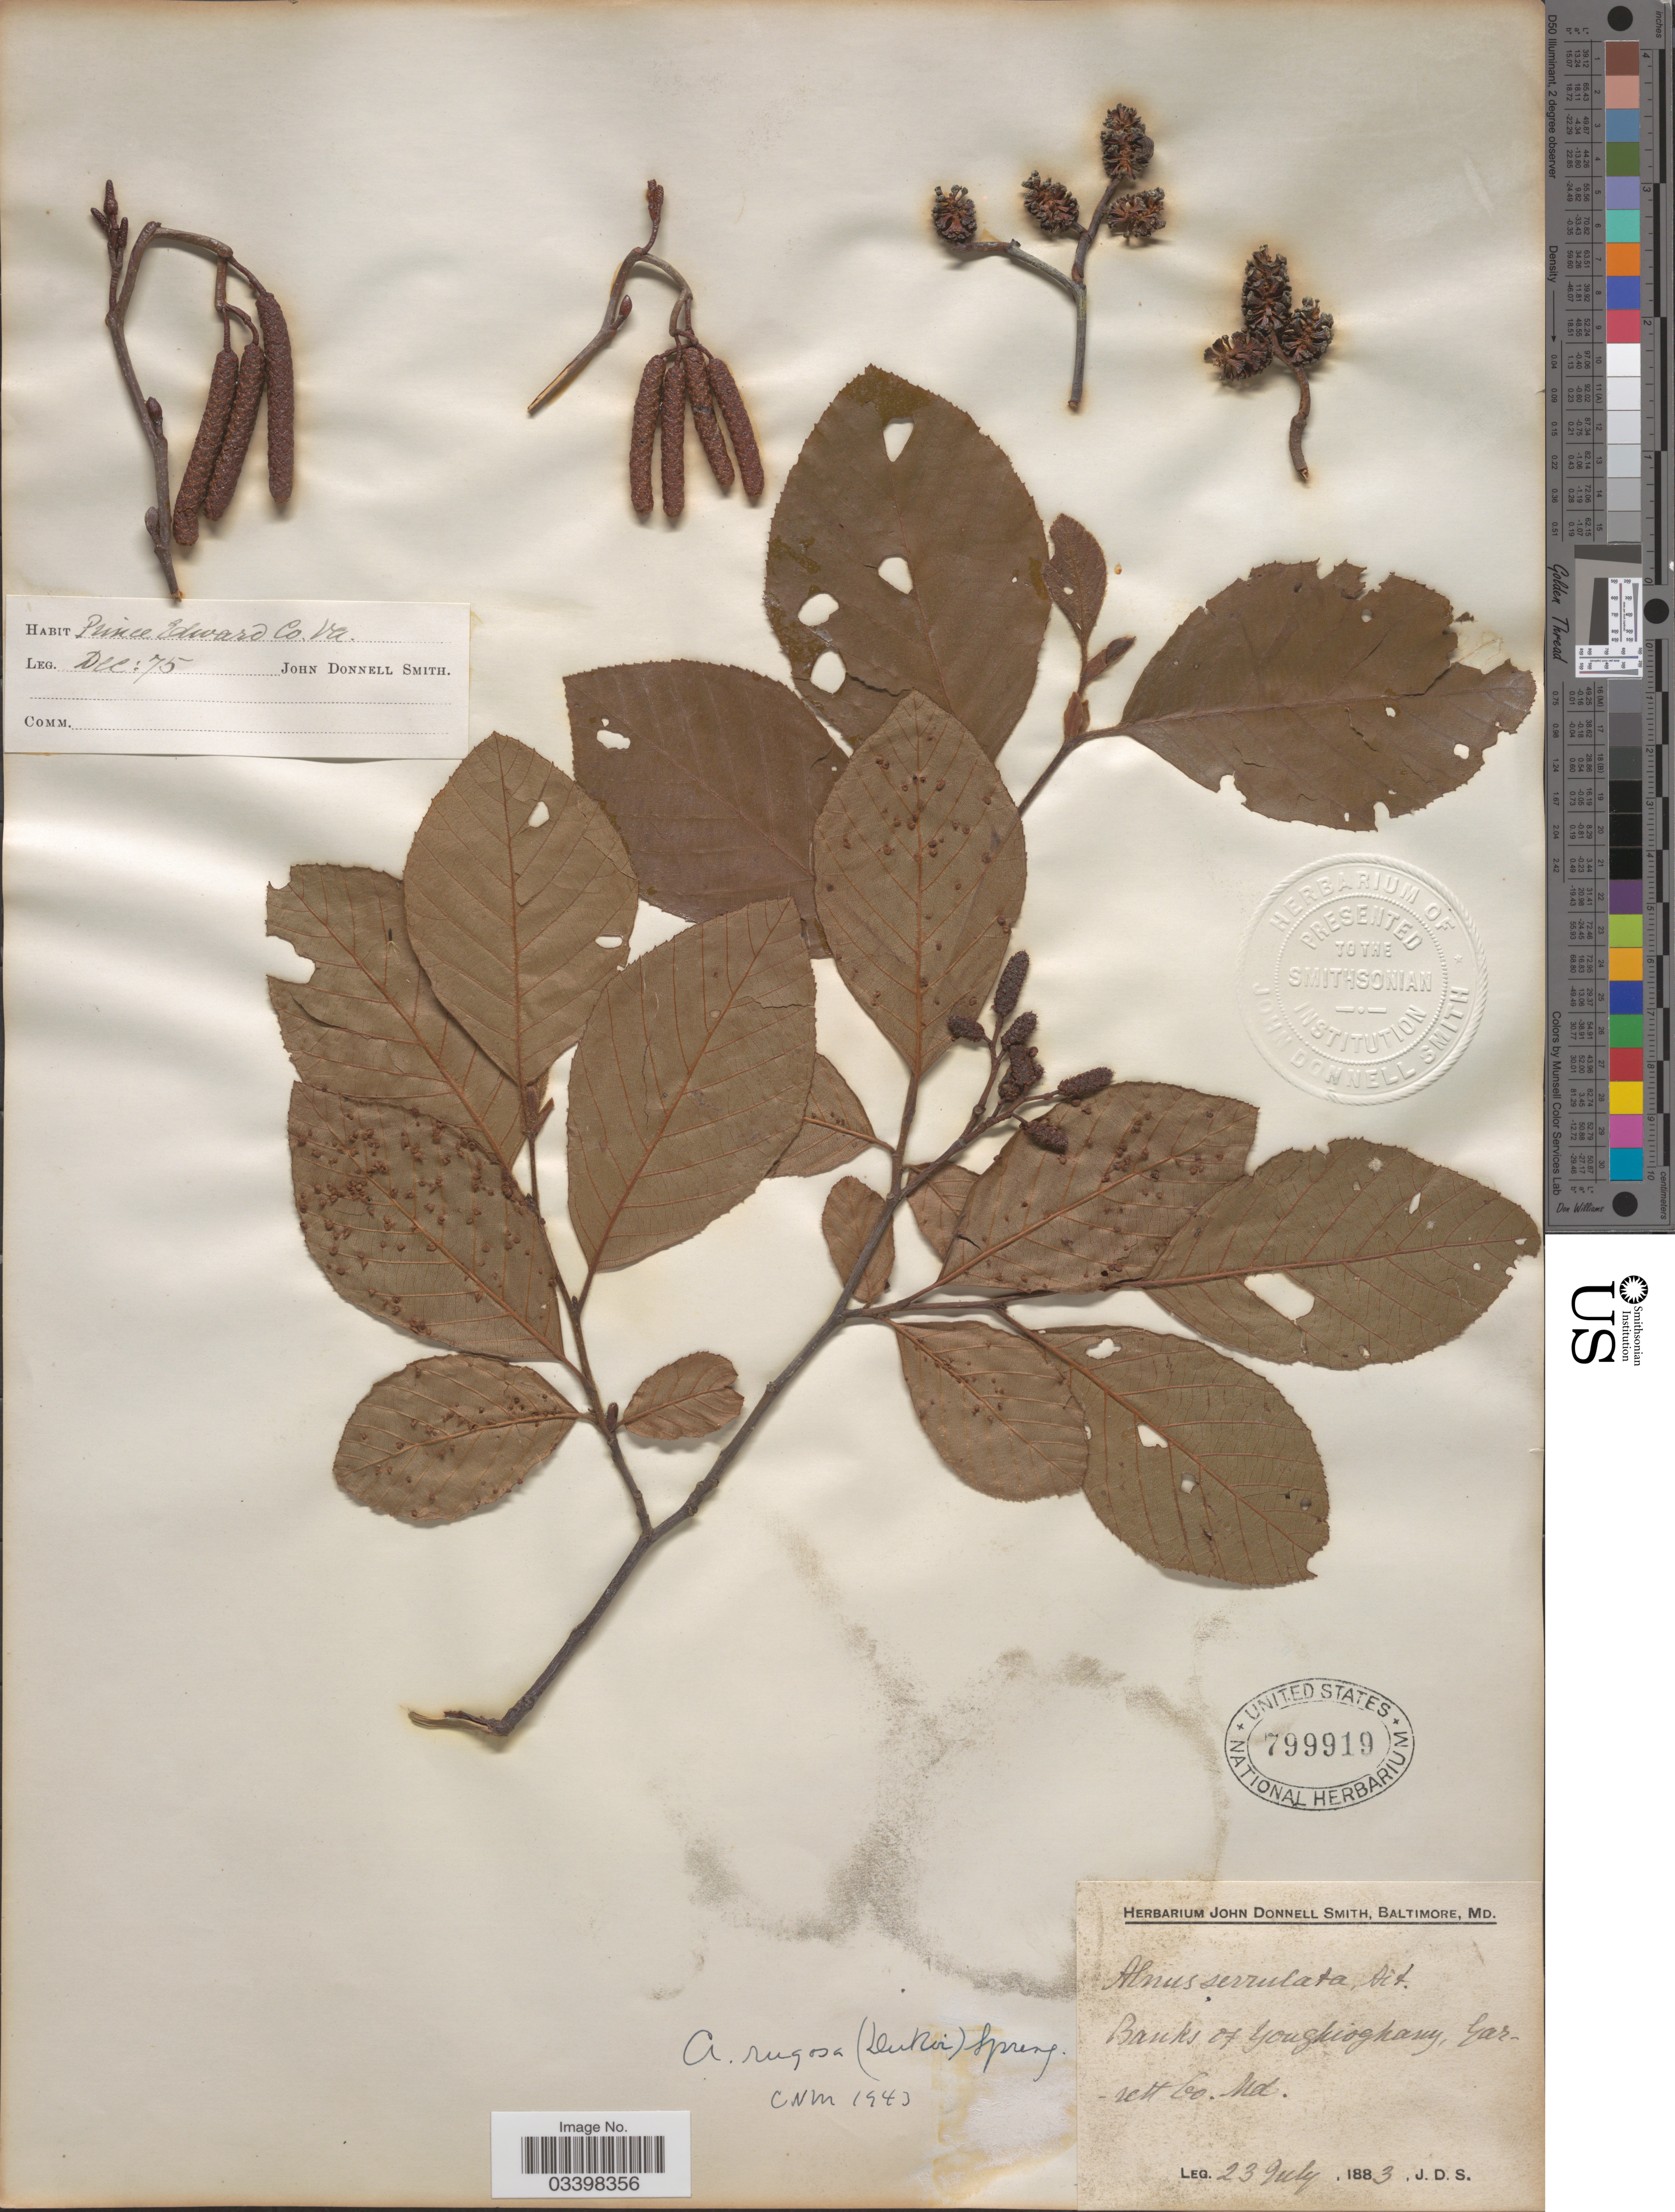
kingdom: Plantae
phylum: Tracheophyta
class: Magnoliopsida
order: Fagales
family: Betulaceae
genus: Alnus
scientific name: Alnus serrulata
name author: (Aiton) Willd.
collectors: J. Donnell Smith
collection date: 1883-07-23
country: United States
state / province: Maryland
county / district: Garrett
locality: Banks of Youghioghany, Garrett Co.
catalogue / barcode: US 799919